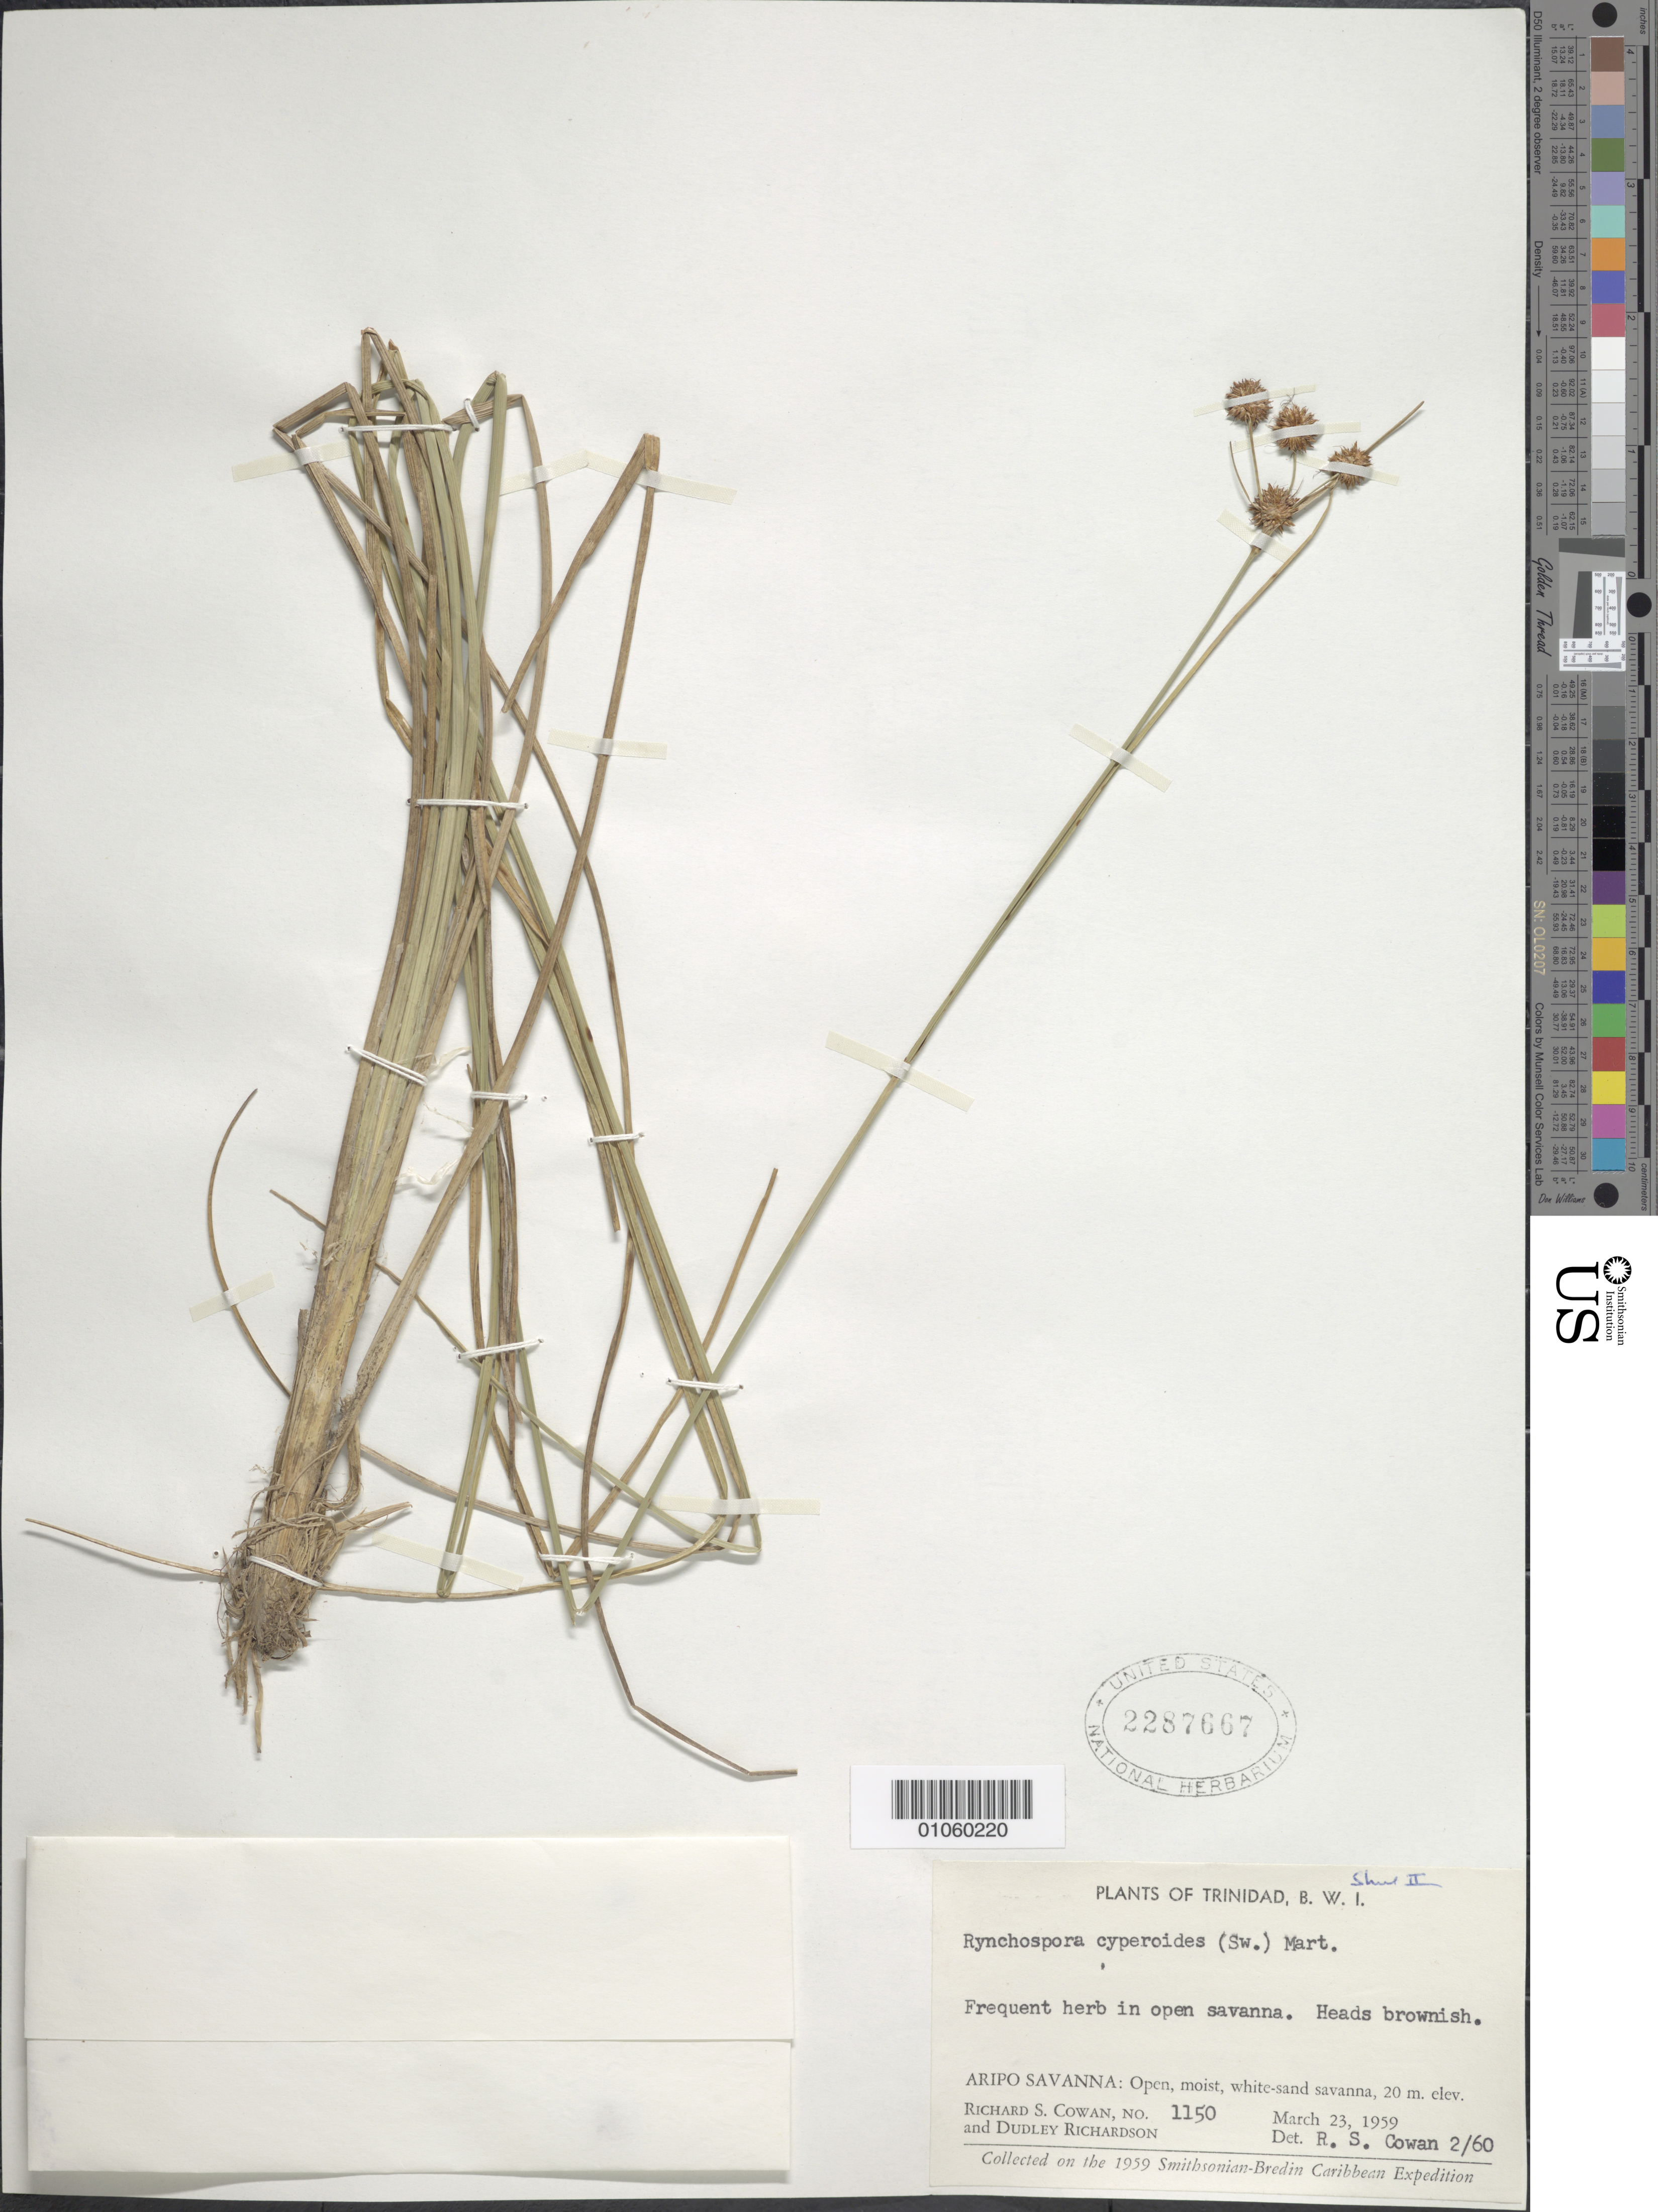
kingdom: Plantae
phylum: Tracheophyta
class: Liliopsida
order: Poales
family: Cyperaceae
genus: Rhynchospora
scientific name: Rhynchospora holoschoenoides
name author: (Rich.) Herter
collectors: R. S. Cowan & D. Richardson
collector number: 1150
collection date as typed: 23 Mar 1959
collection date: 1959-03-23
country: Trinidad and Tobago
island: Trinidad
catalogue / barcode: US 2287667